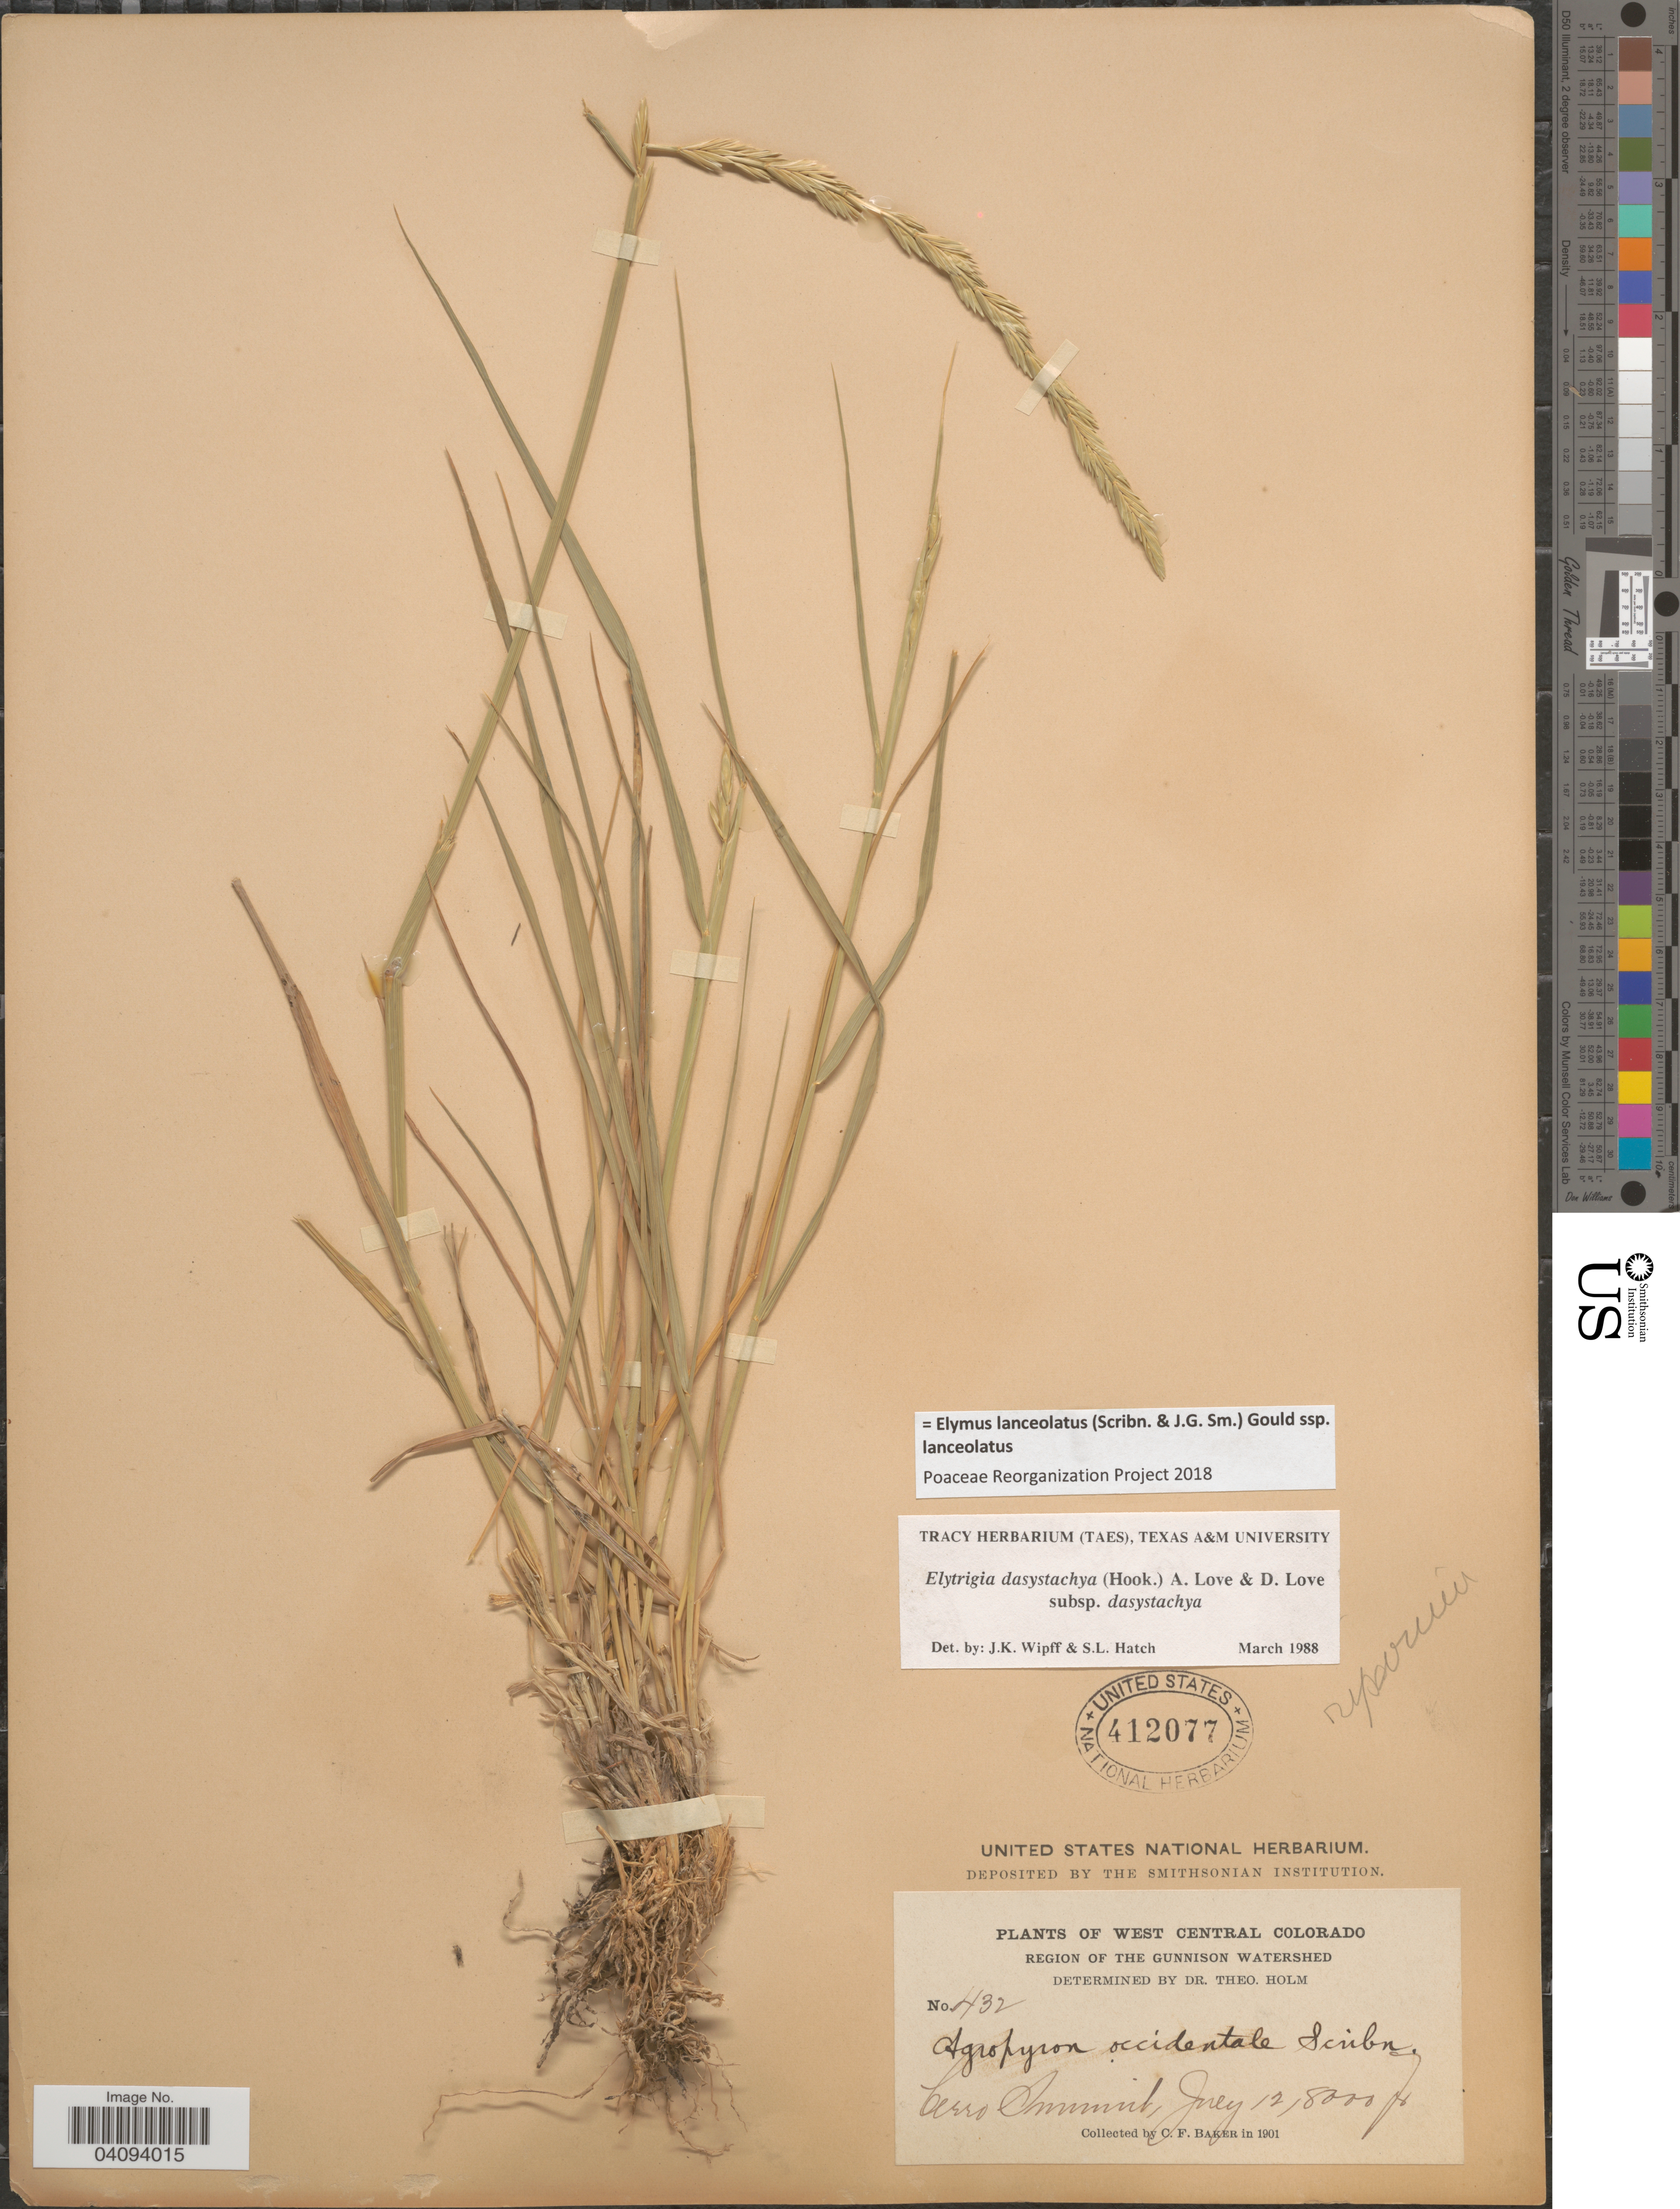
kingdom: Plantae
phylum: Tracheophyta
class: Liliopsida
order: Poales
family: Poaceae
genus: Elymus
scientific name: Elymus lanceolatus subsp. lanceolatus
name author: (Scribn. & J.G. Sm.) Gould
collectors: C. F. Baker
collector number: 432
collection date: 1901-07-12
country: United States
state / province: Colorado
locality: West Central Colorado. Region of the Gunnison Watershed. Cerro Summit.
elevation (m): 2438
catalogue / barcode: US 412077